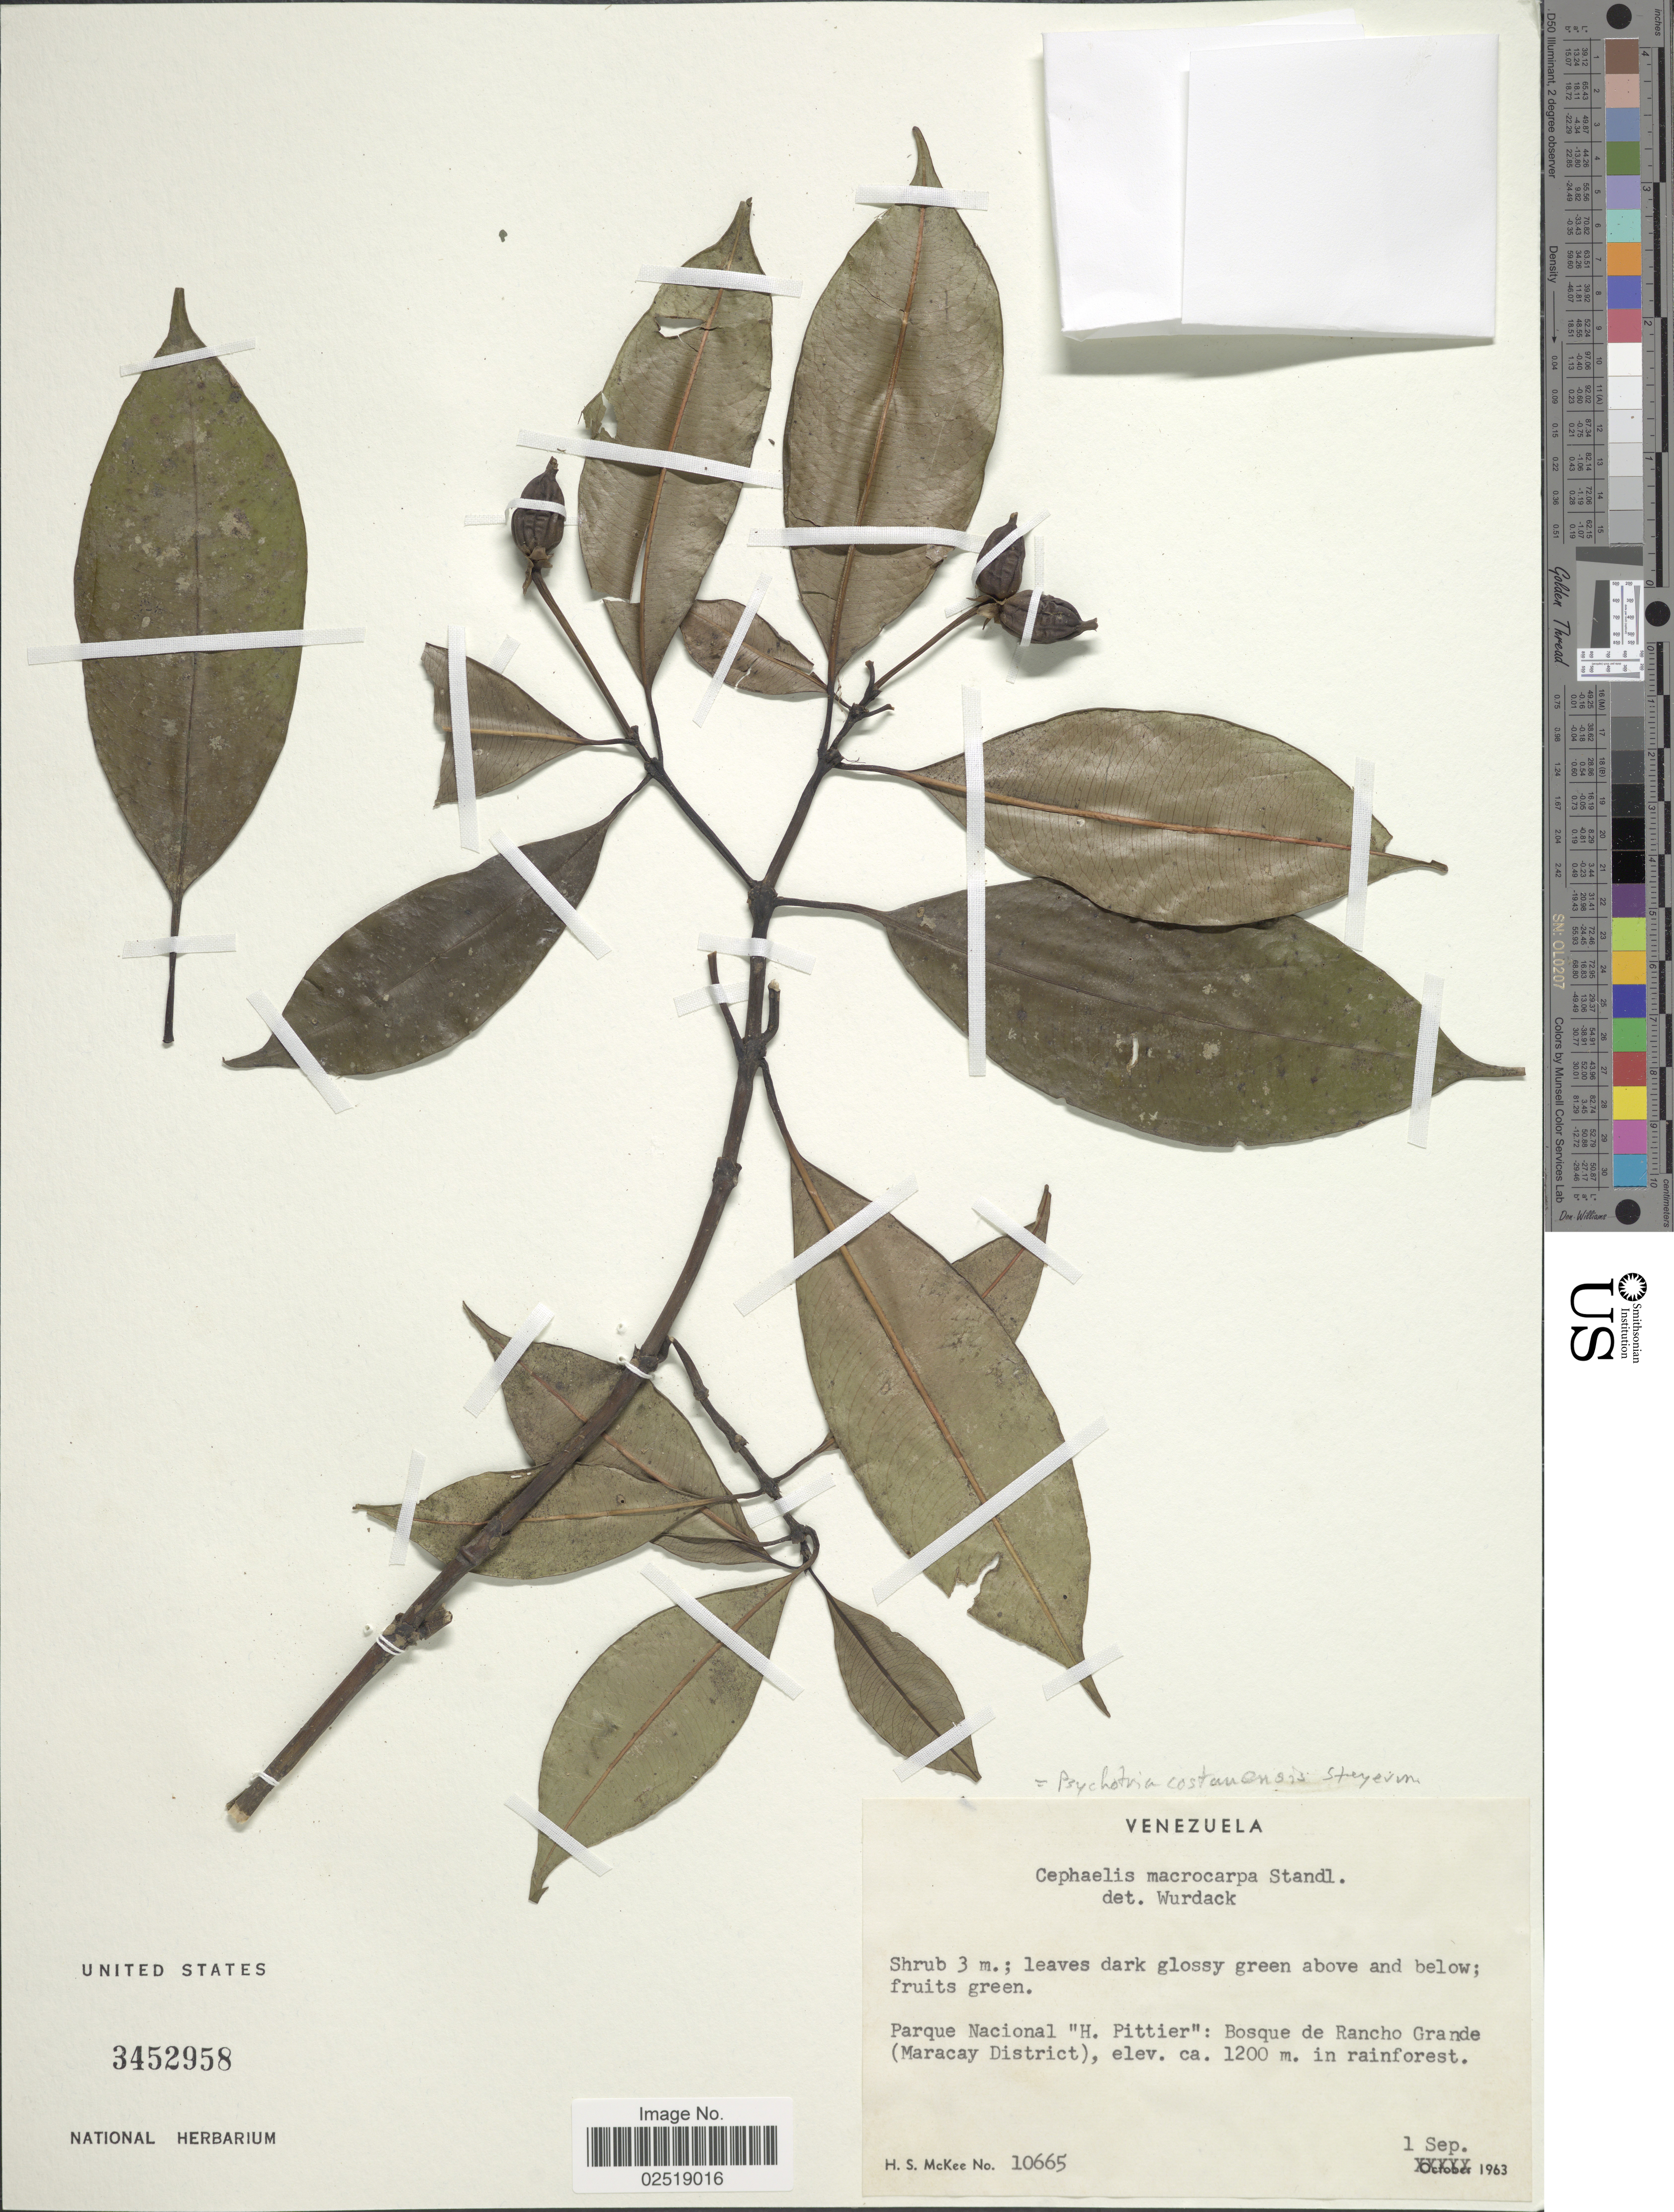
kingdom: Plantae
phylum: Tracheophyta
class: Magnoliopsida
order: Gentianales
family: Rubiaceae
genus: Psychotria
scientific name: Psychotria costanensis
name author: Steyerm.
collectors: H. S. McKee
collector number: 10665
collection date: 1963-09-01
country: Venezuela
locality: Parque Nacional "H. Pittier": Bosque de Rancho Grande (Maracay District)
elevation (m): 1200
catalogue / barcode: US 3452958